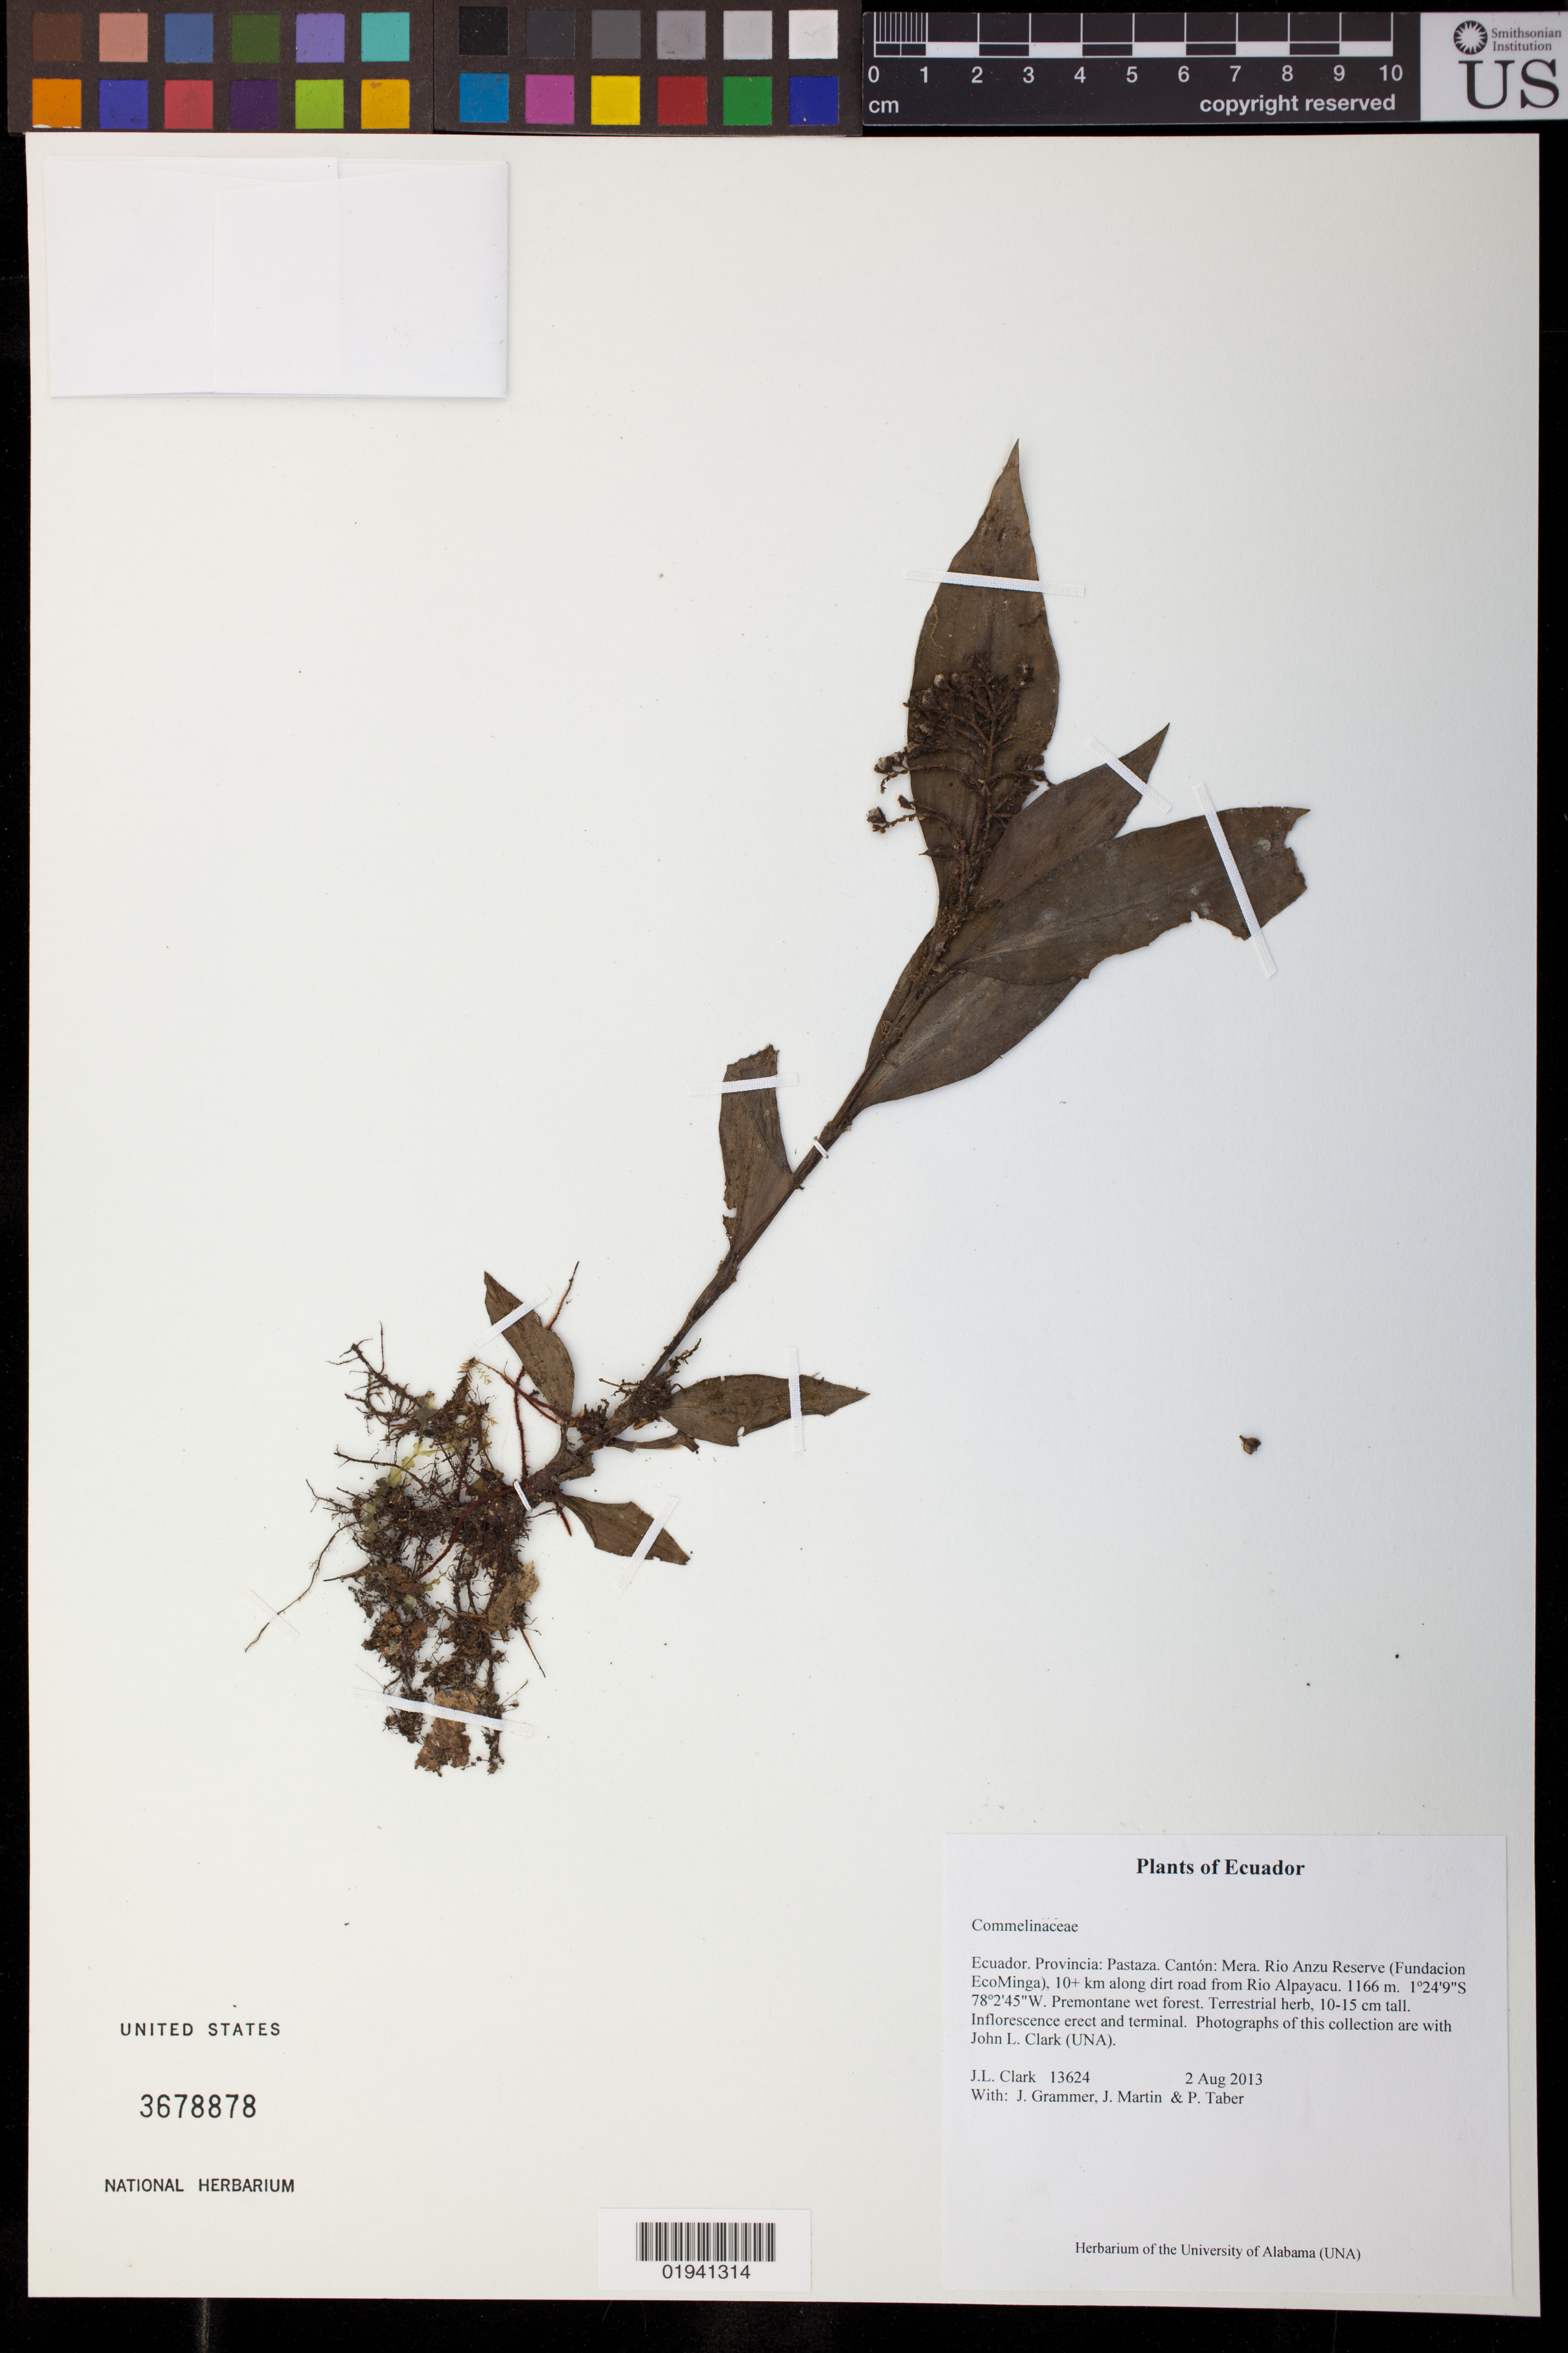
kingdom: Plantae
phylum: Tracheophyta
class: Liliopsida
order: Commelinales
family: Commelinaceae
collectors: J. L. Clark, J. Grammer, J. Martin & P. Taber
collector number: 13624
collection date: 2013-08-02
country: Ecuador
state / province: Pastaza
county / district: Mera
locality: Rio Anzu Reserve (Fundacion EcoMinga), 10+ km along dirt road from Rio Alpayacu.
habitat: Premontane wet forest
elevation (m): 1166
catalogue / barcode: US 3678878